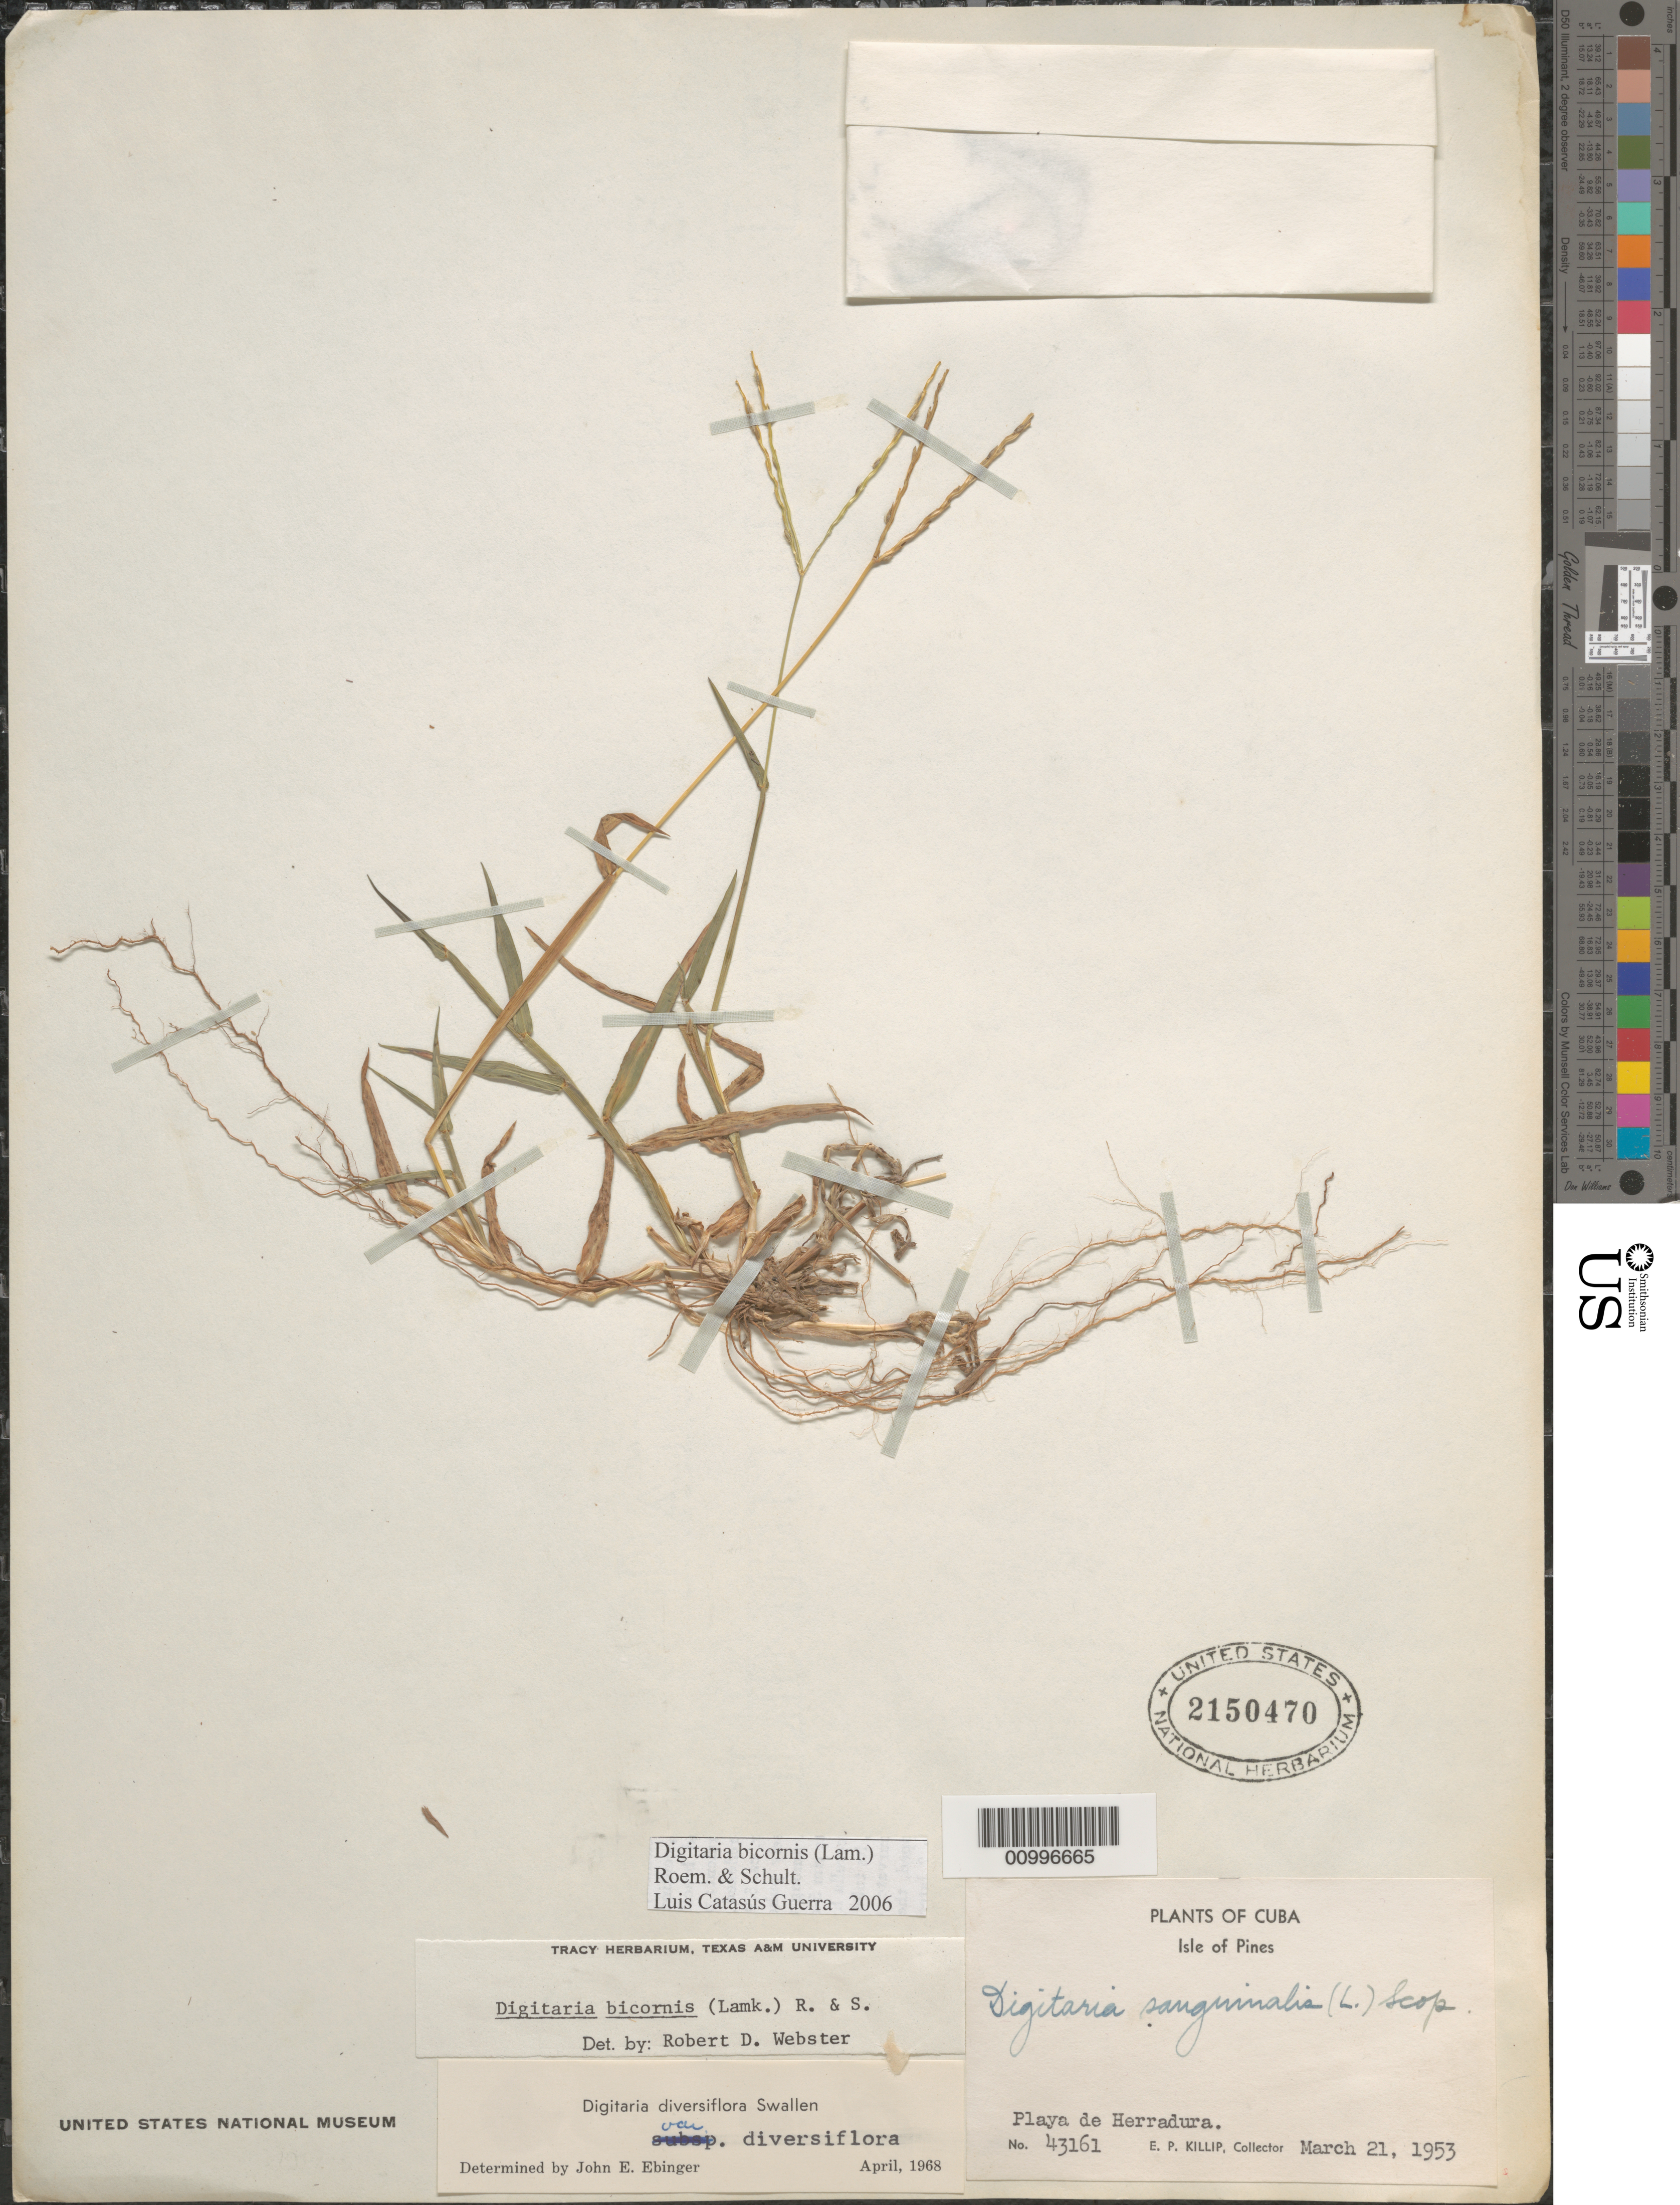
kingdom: Plantae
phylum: Tracheophyta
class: Liliopsida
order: Poales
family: Poaceae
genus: Digitaria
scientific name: Digitaria bicornis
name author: (Lam.) Roem. & Schult.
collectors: E. P. Killip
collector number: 43161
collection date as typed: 21 Mar 1953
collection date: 1953-03-21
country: Cuba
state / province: Las Tunas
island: Cuba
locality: Playa de Herradura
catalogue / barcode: US 2150470